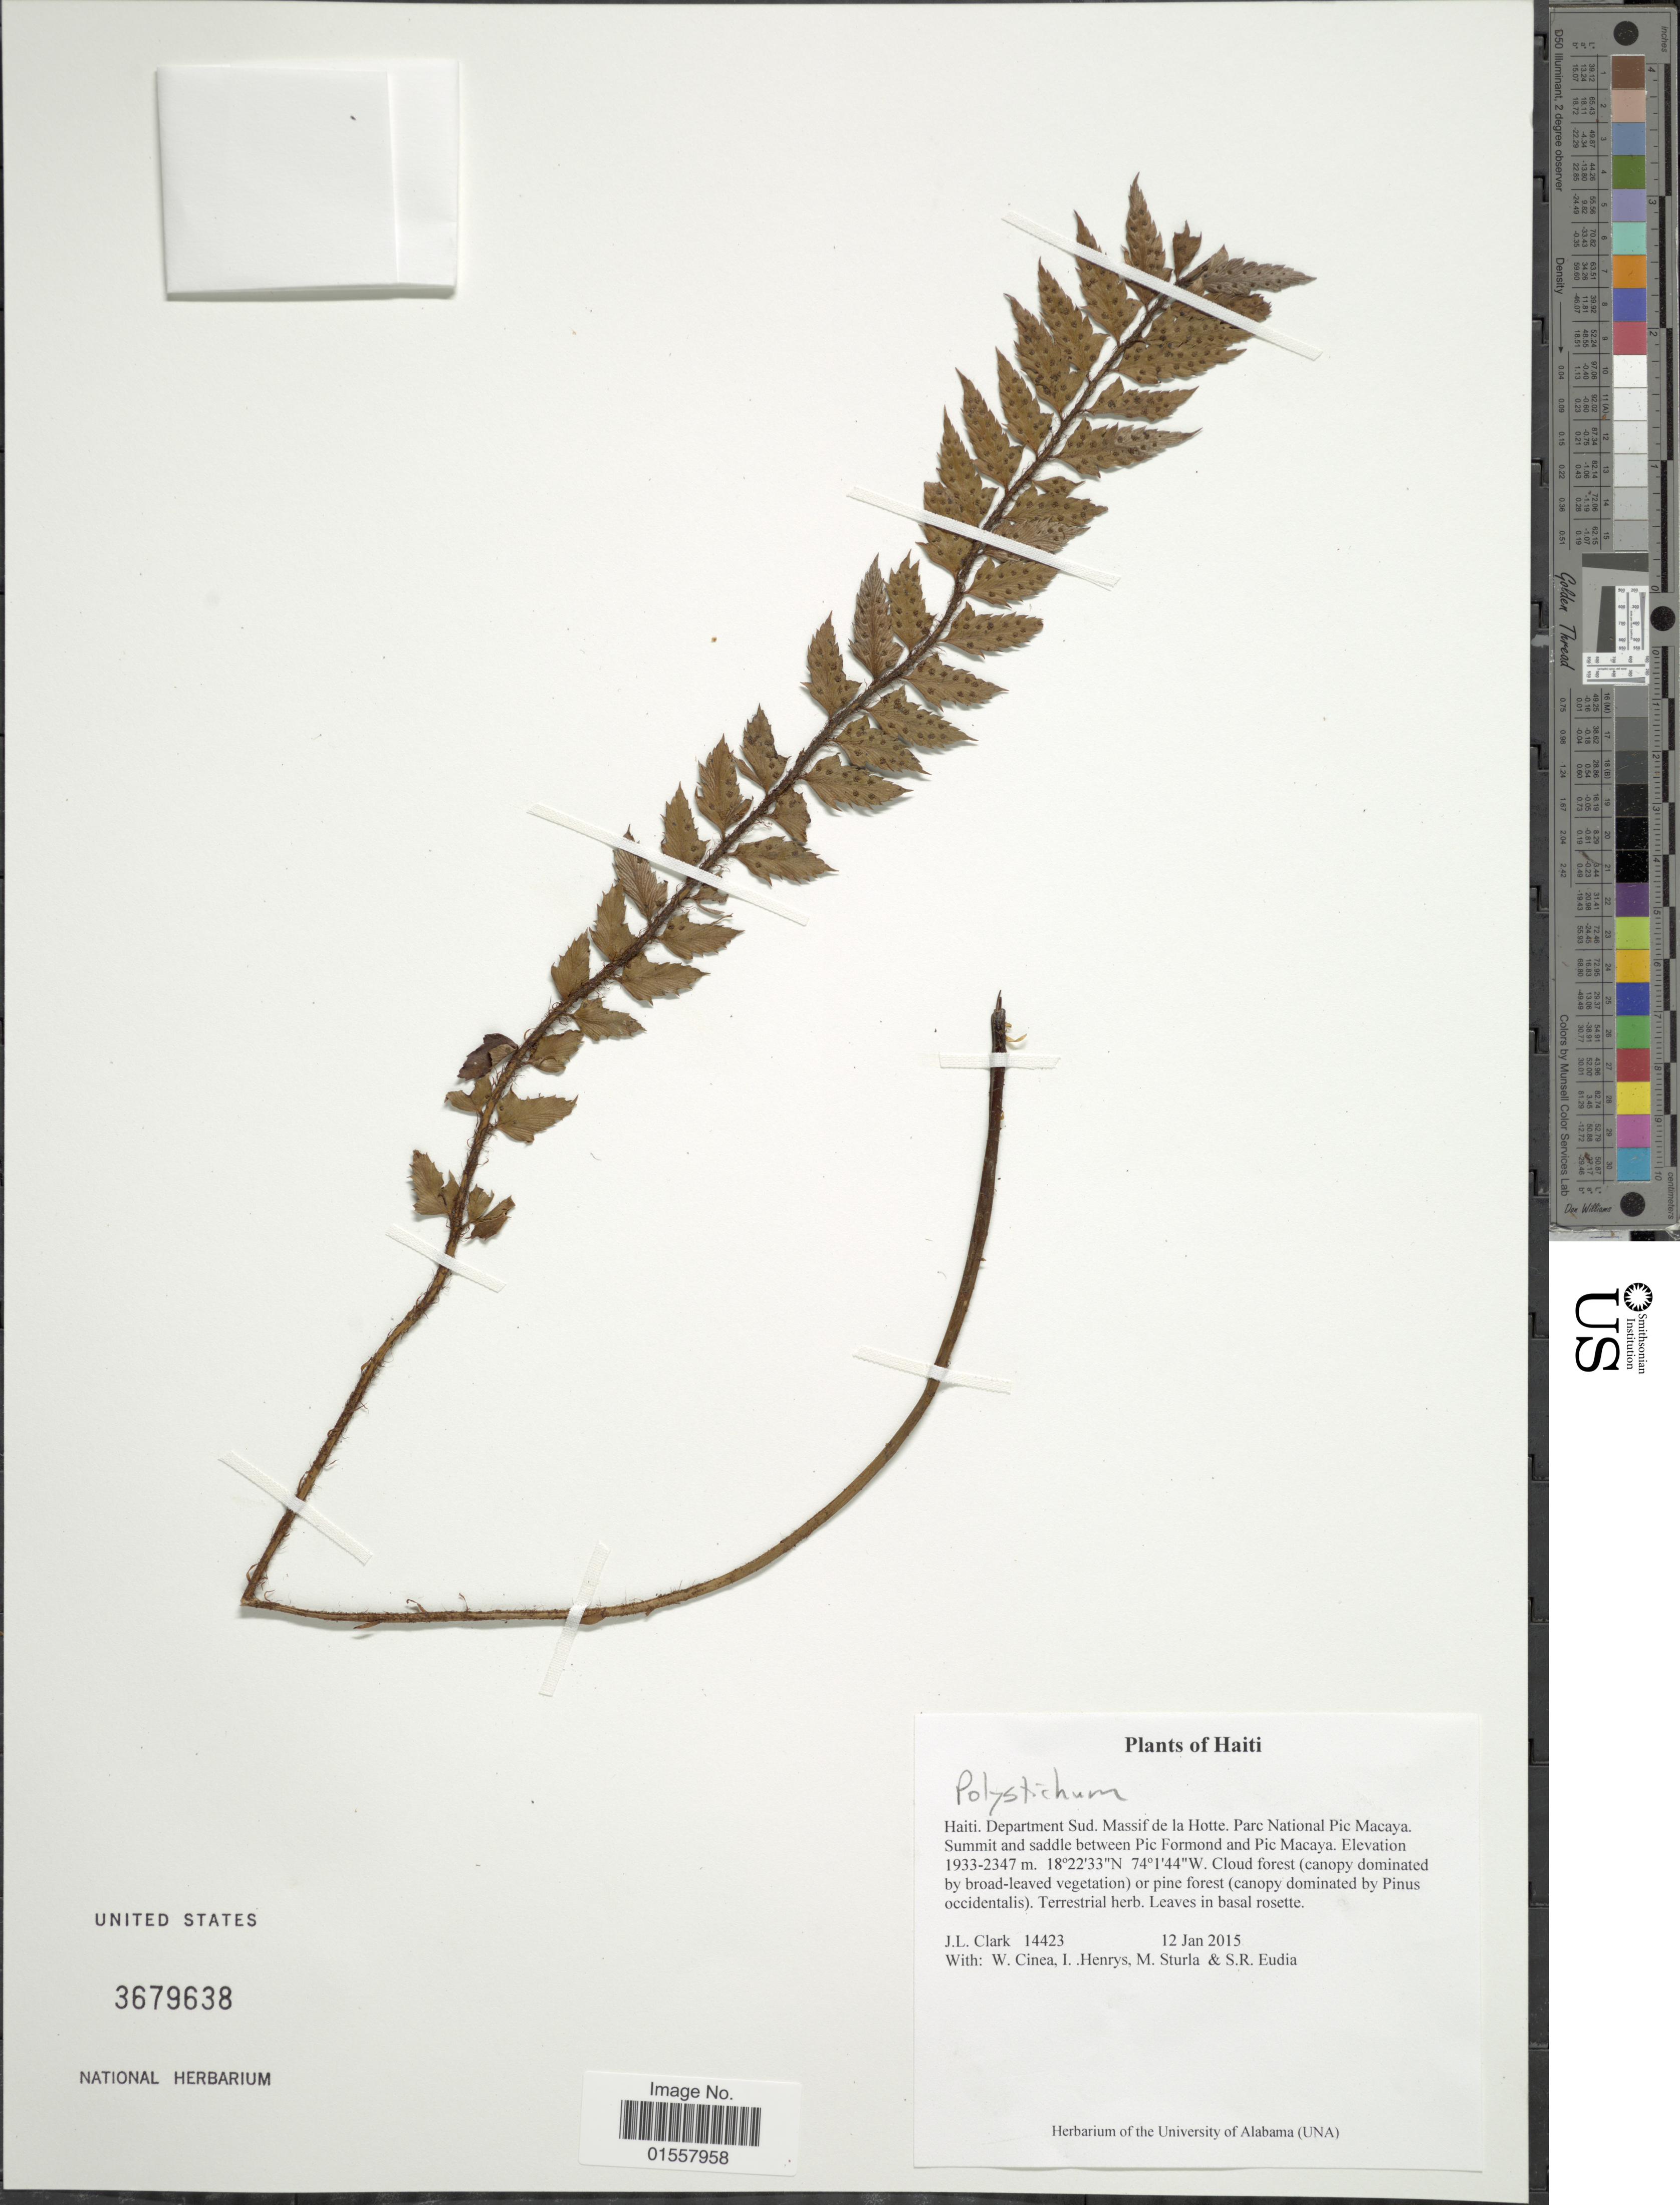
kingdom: Plantae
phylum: Tracheophyta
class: Polypodiopsida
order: Polypodiales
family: Dryopteridaceae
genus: Polystichum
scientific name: Polystichum echinatum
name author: (J.F. Gmel.) C. Chr.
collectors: J. L. Clark, W. Cinea, I. Henrys, M. Sturla & S. Eudia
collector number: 14423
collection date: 2015-01-12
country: Haiti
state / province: Sud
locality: Haiti, Department of Sud, Massif de la Hotte, PParc National Pic Macaya, summit and saddle between Pic Formond and Pic Macaya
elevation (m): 1933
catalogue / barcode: US 3679638